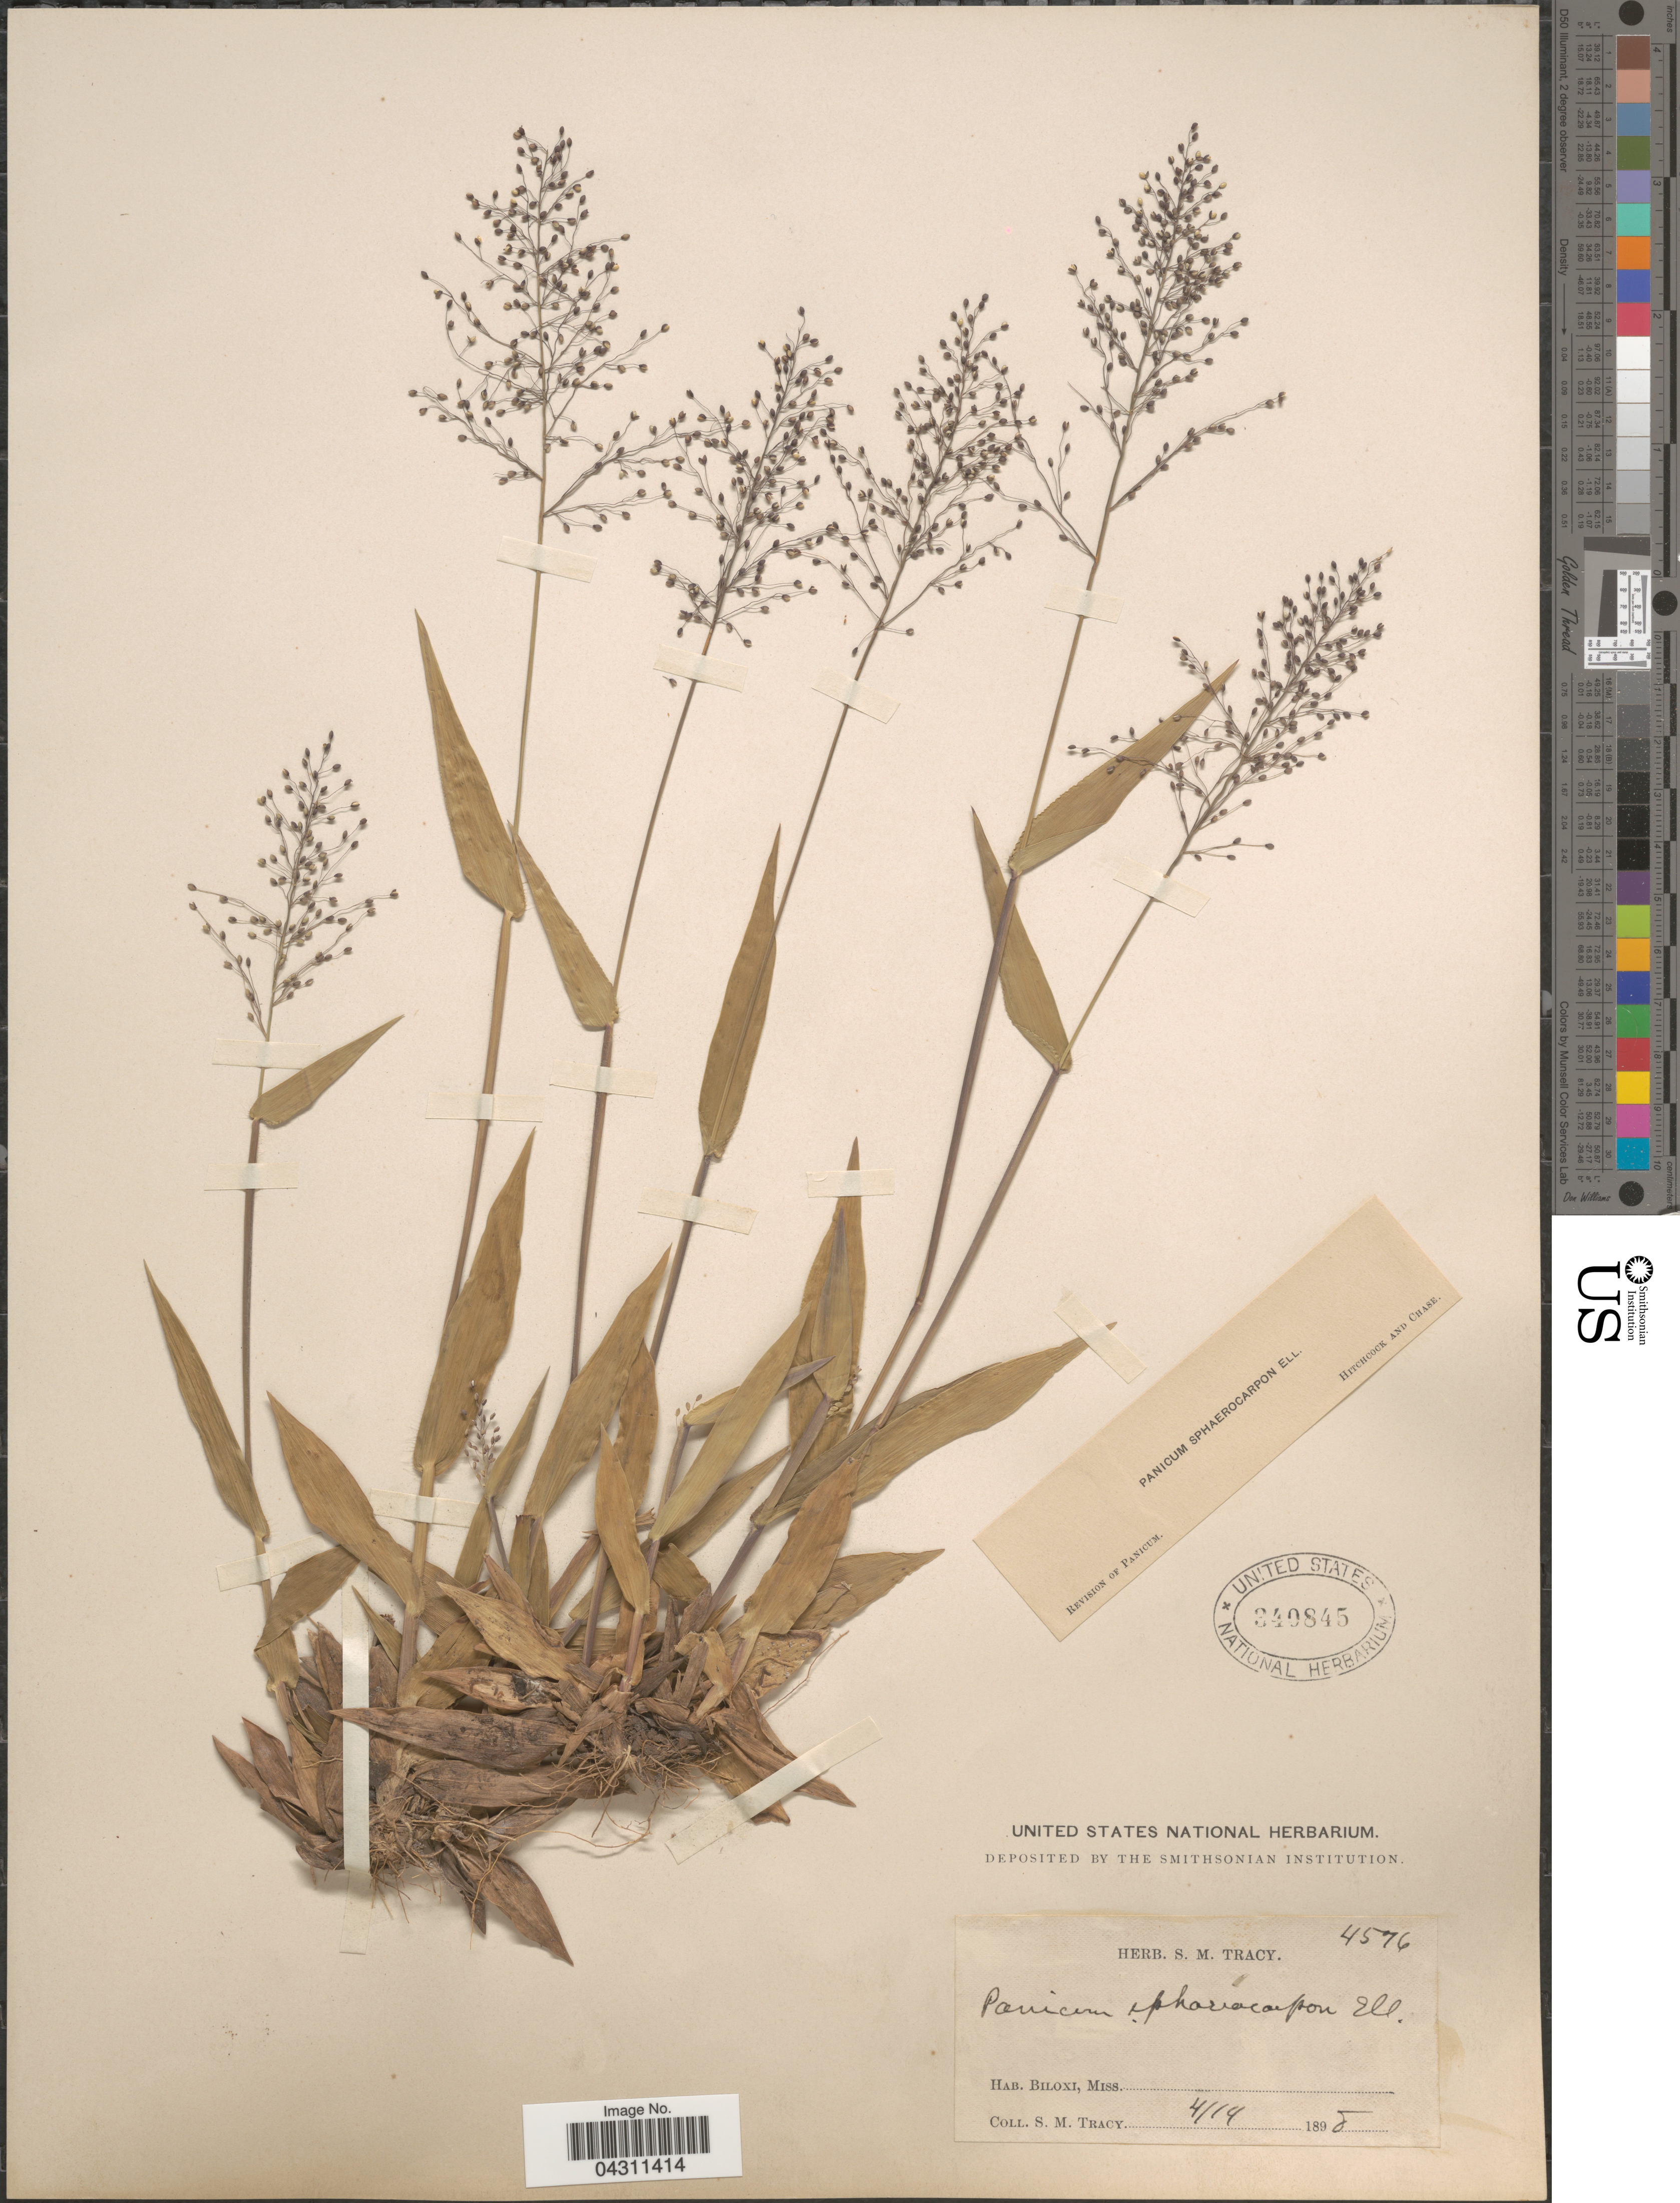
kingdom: Plantae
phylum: Tracheophyta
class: Liliopsida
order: Poales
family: Poaceae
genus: Dichanthelium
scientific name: Dichanthelium sphaerocarpon var. sphaerocarpon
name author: (Elliott) Gould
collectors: S. M. Tracy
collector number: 4576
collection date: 1898-04-14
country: United States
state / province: Mississippi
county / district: Harrison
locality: Biloxi.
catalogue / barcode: US 340845